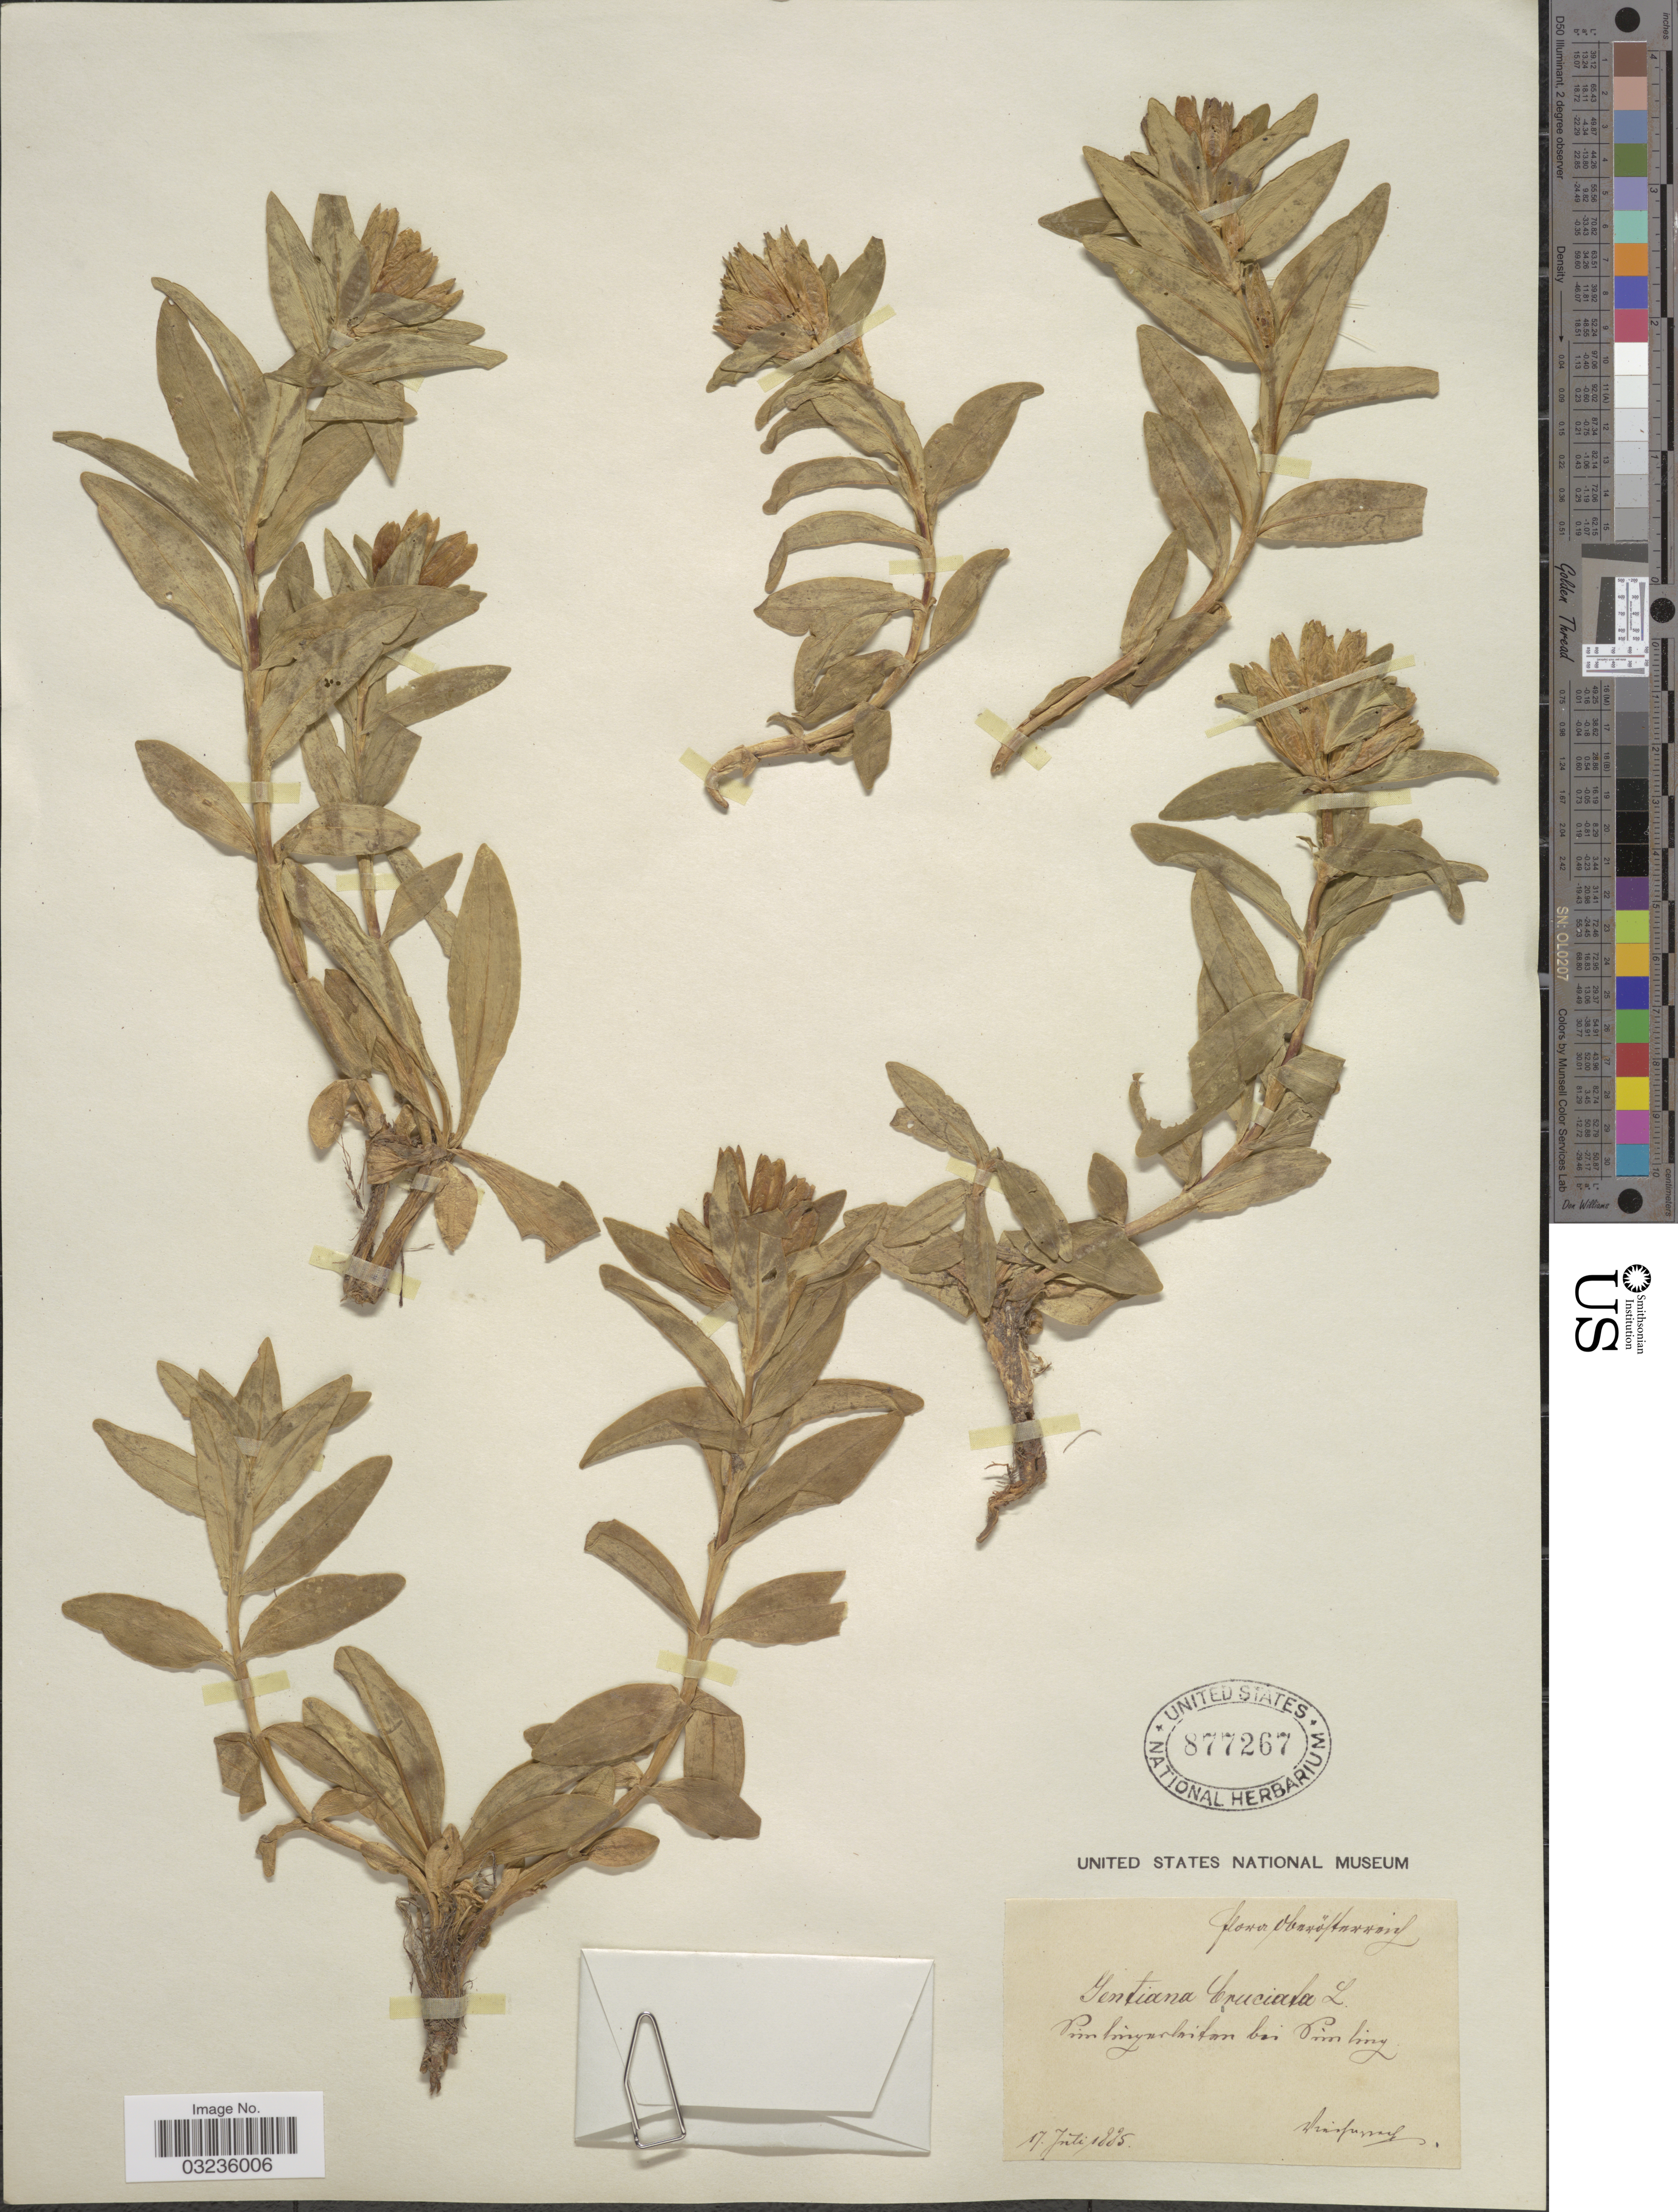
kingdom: Plantae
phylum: Tracheophyta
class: Magnoliopsida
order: Gentianales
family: Gentianaceae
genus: Gentiana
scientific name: Gentiana cruciata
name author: L.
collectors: F. Vierhapper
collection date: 1885-07-18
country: Austria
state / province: Oberosterreich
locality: flora Oberösterreich, Simlingerleiten bei Simling, Bez. Wildshut.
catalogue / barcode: US 877267